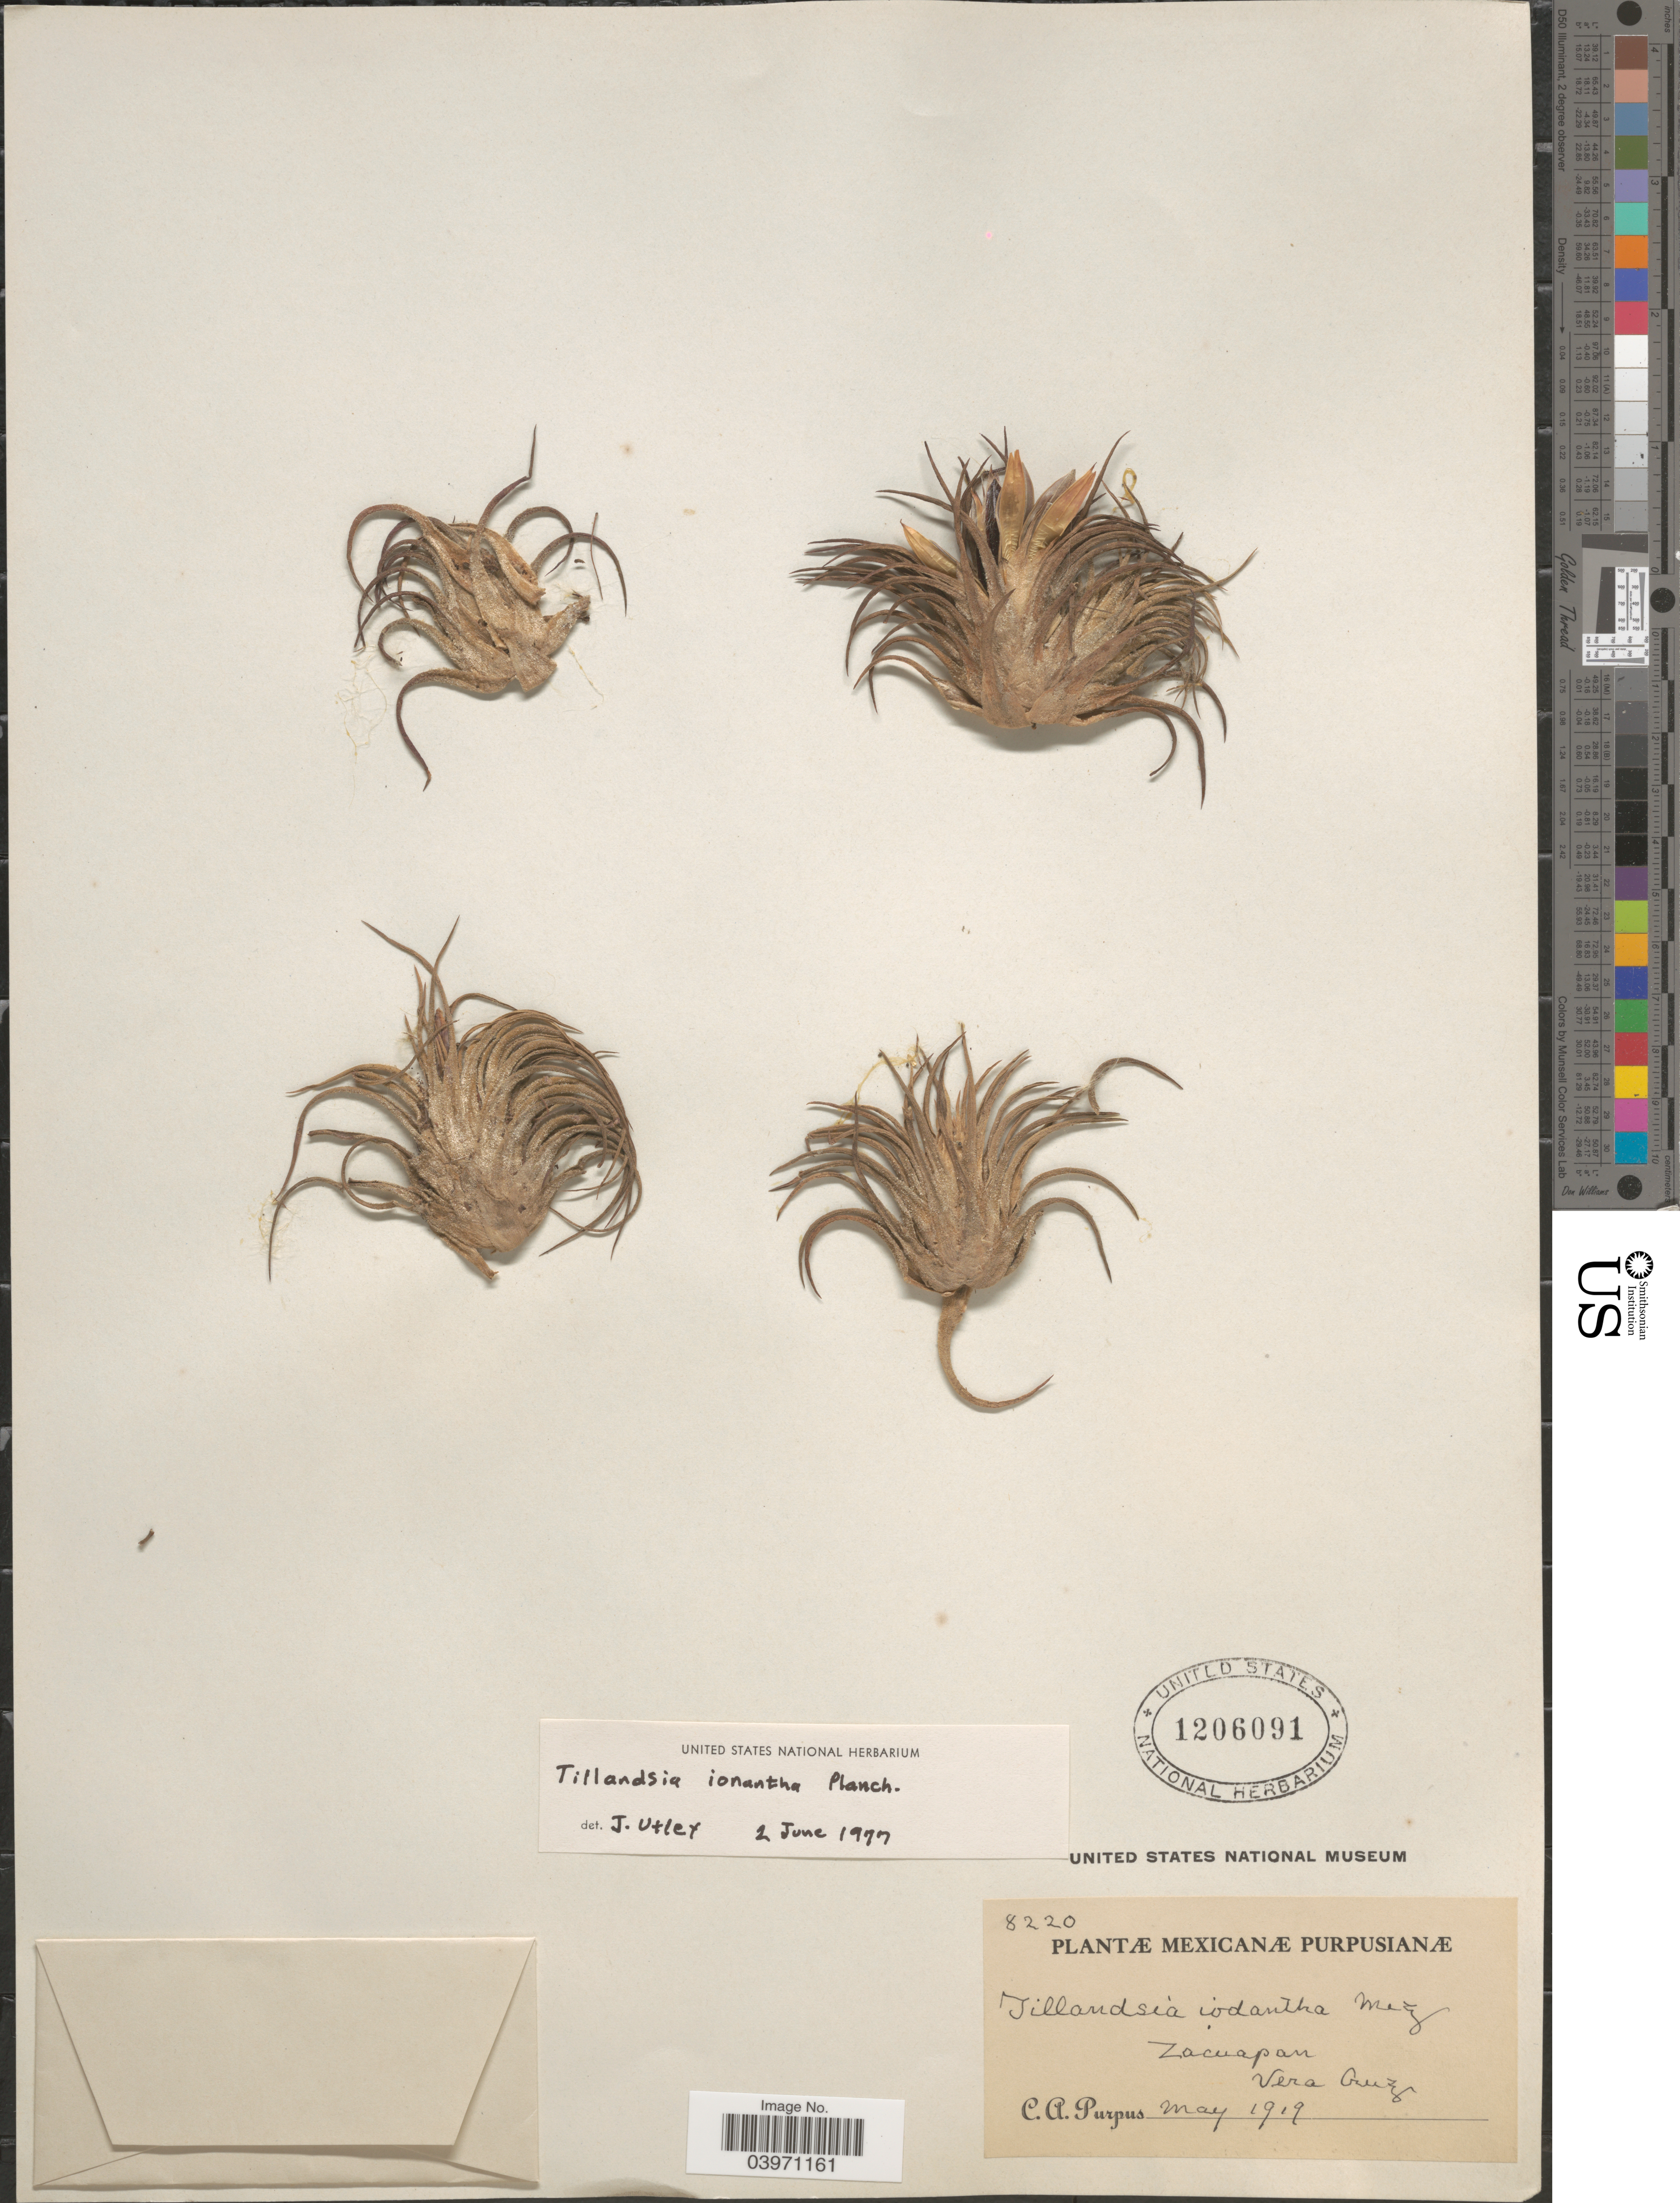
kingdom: Plantae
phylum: Tracheophyta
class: Liliopsida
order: Poales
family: Bromeliaceae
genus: Tillandsia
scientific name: Tillandsia ionantha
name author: Planch.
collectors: C. A. Purpus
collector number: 8220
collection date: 1919-05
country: Mexico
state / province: Veracruz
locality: Zacuapan. Vera Cruz.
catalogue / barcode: US 1206091